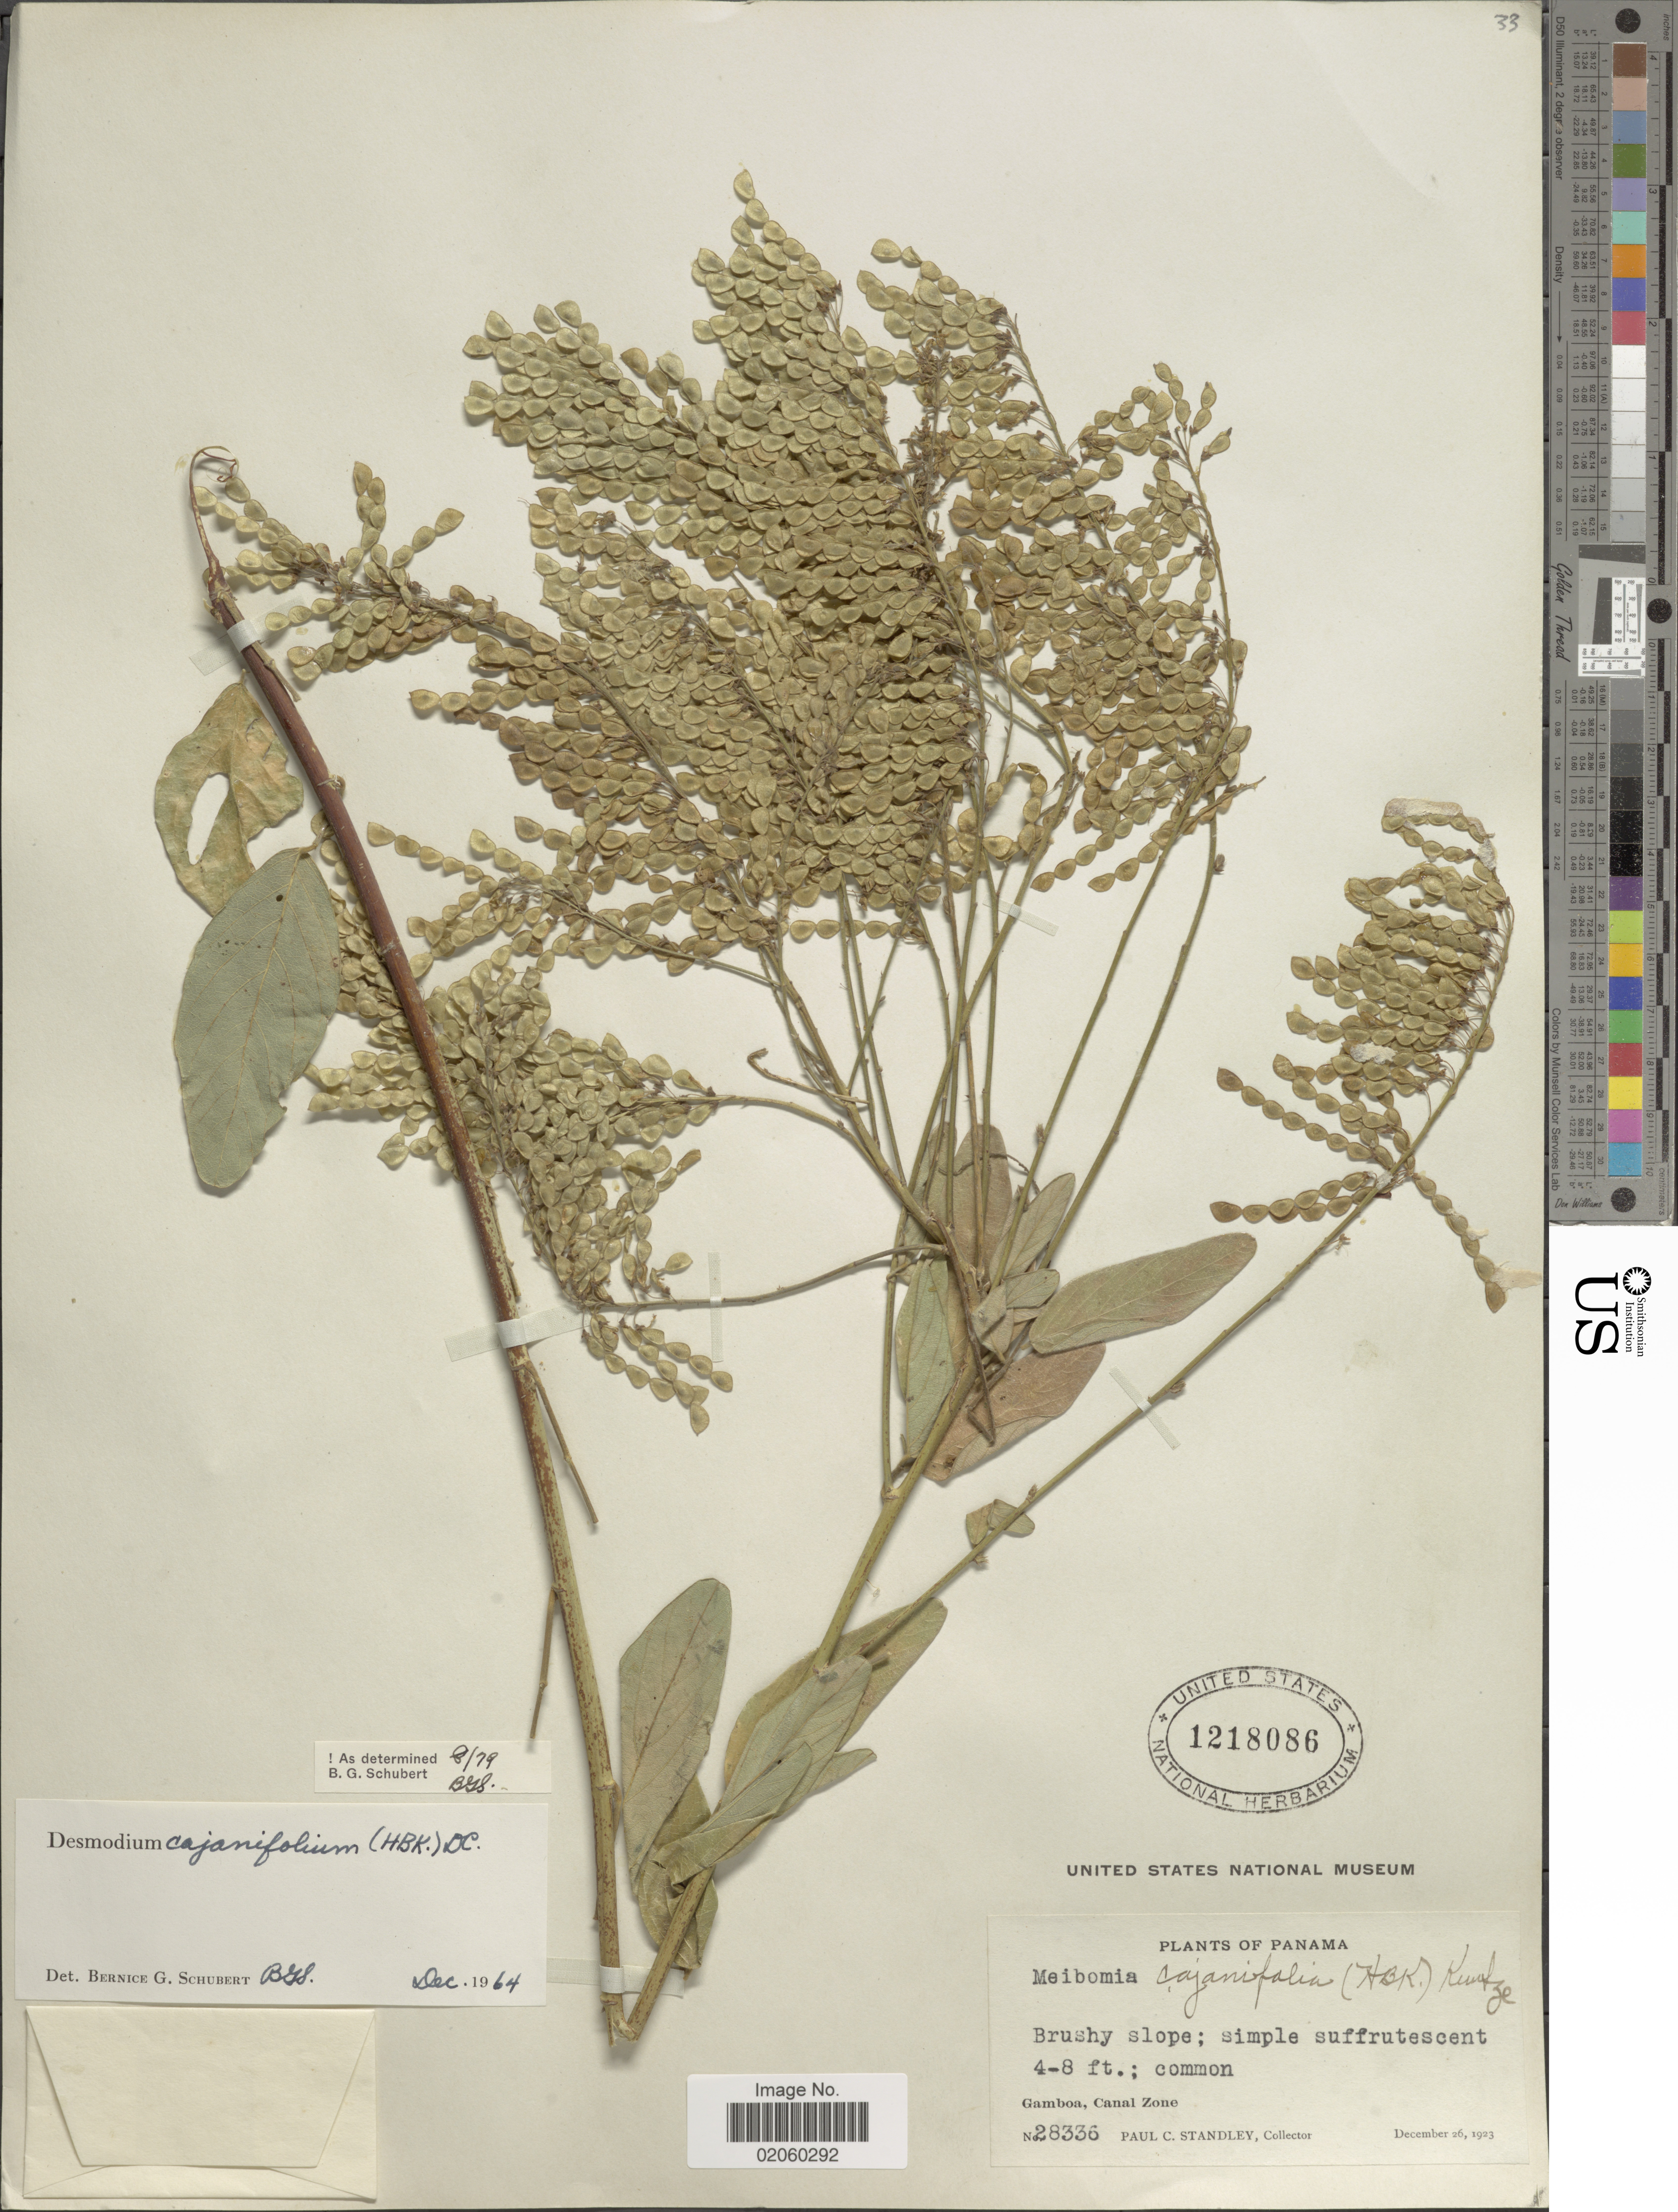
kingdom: Plantae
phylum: Tracheophyta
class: Magnoliopsida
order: Fabales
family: Fabaceae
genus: Desmodium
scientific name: Desmodium cajanifolium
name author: (Kunth) DC.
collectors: P. C. Standley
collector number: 28336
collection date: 1923-12-26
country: Panama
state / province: Colón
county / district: Canal Zone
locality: Gamboa, Canal Zone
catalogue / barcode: US 1218086